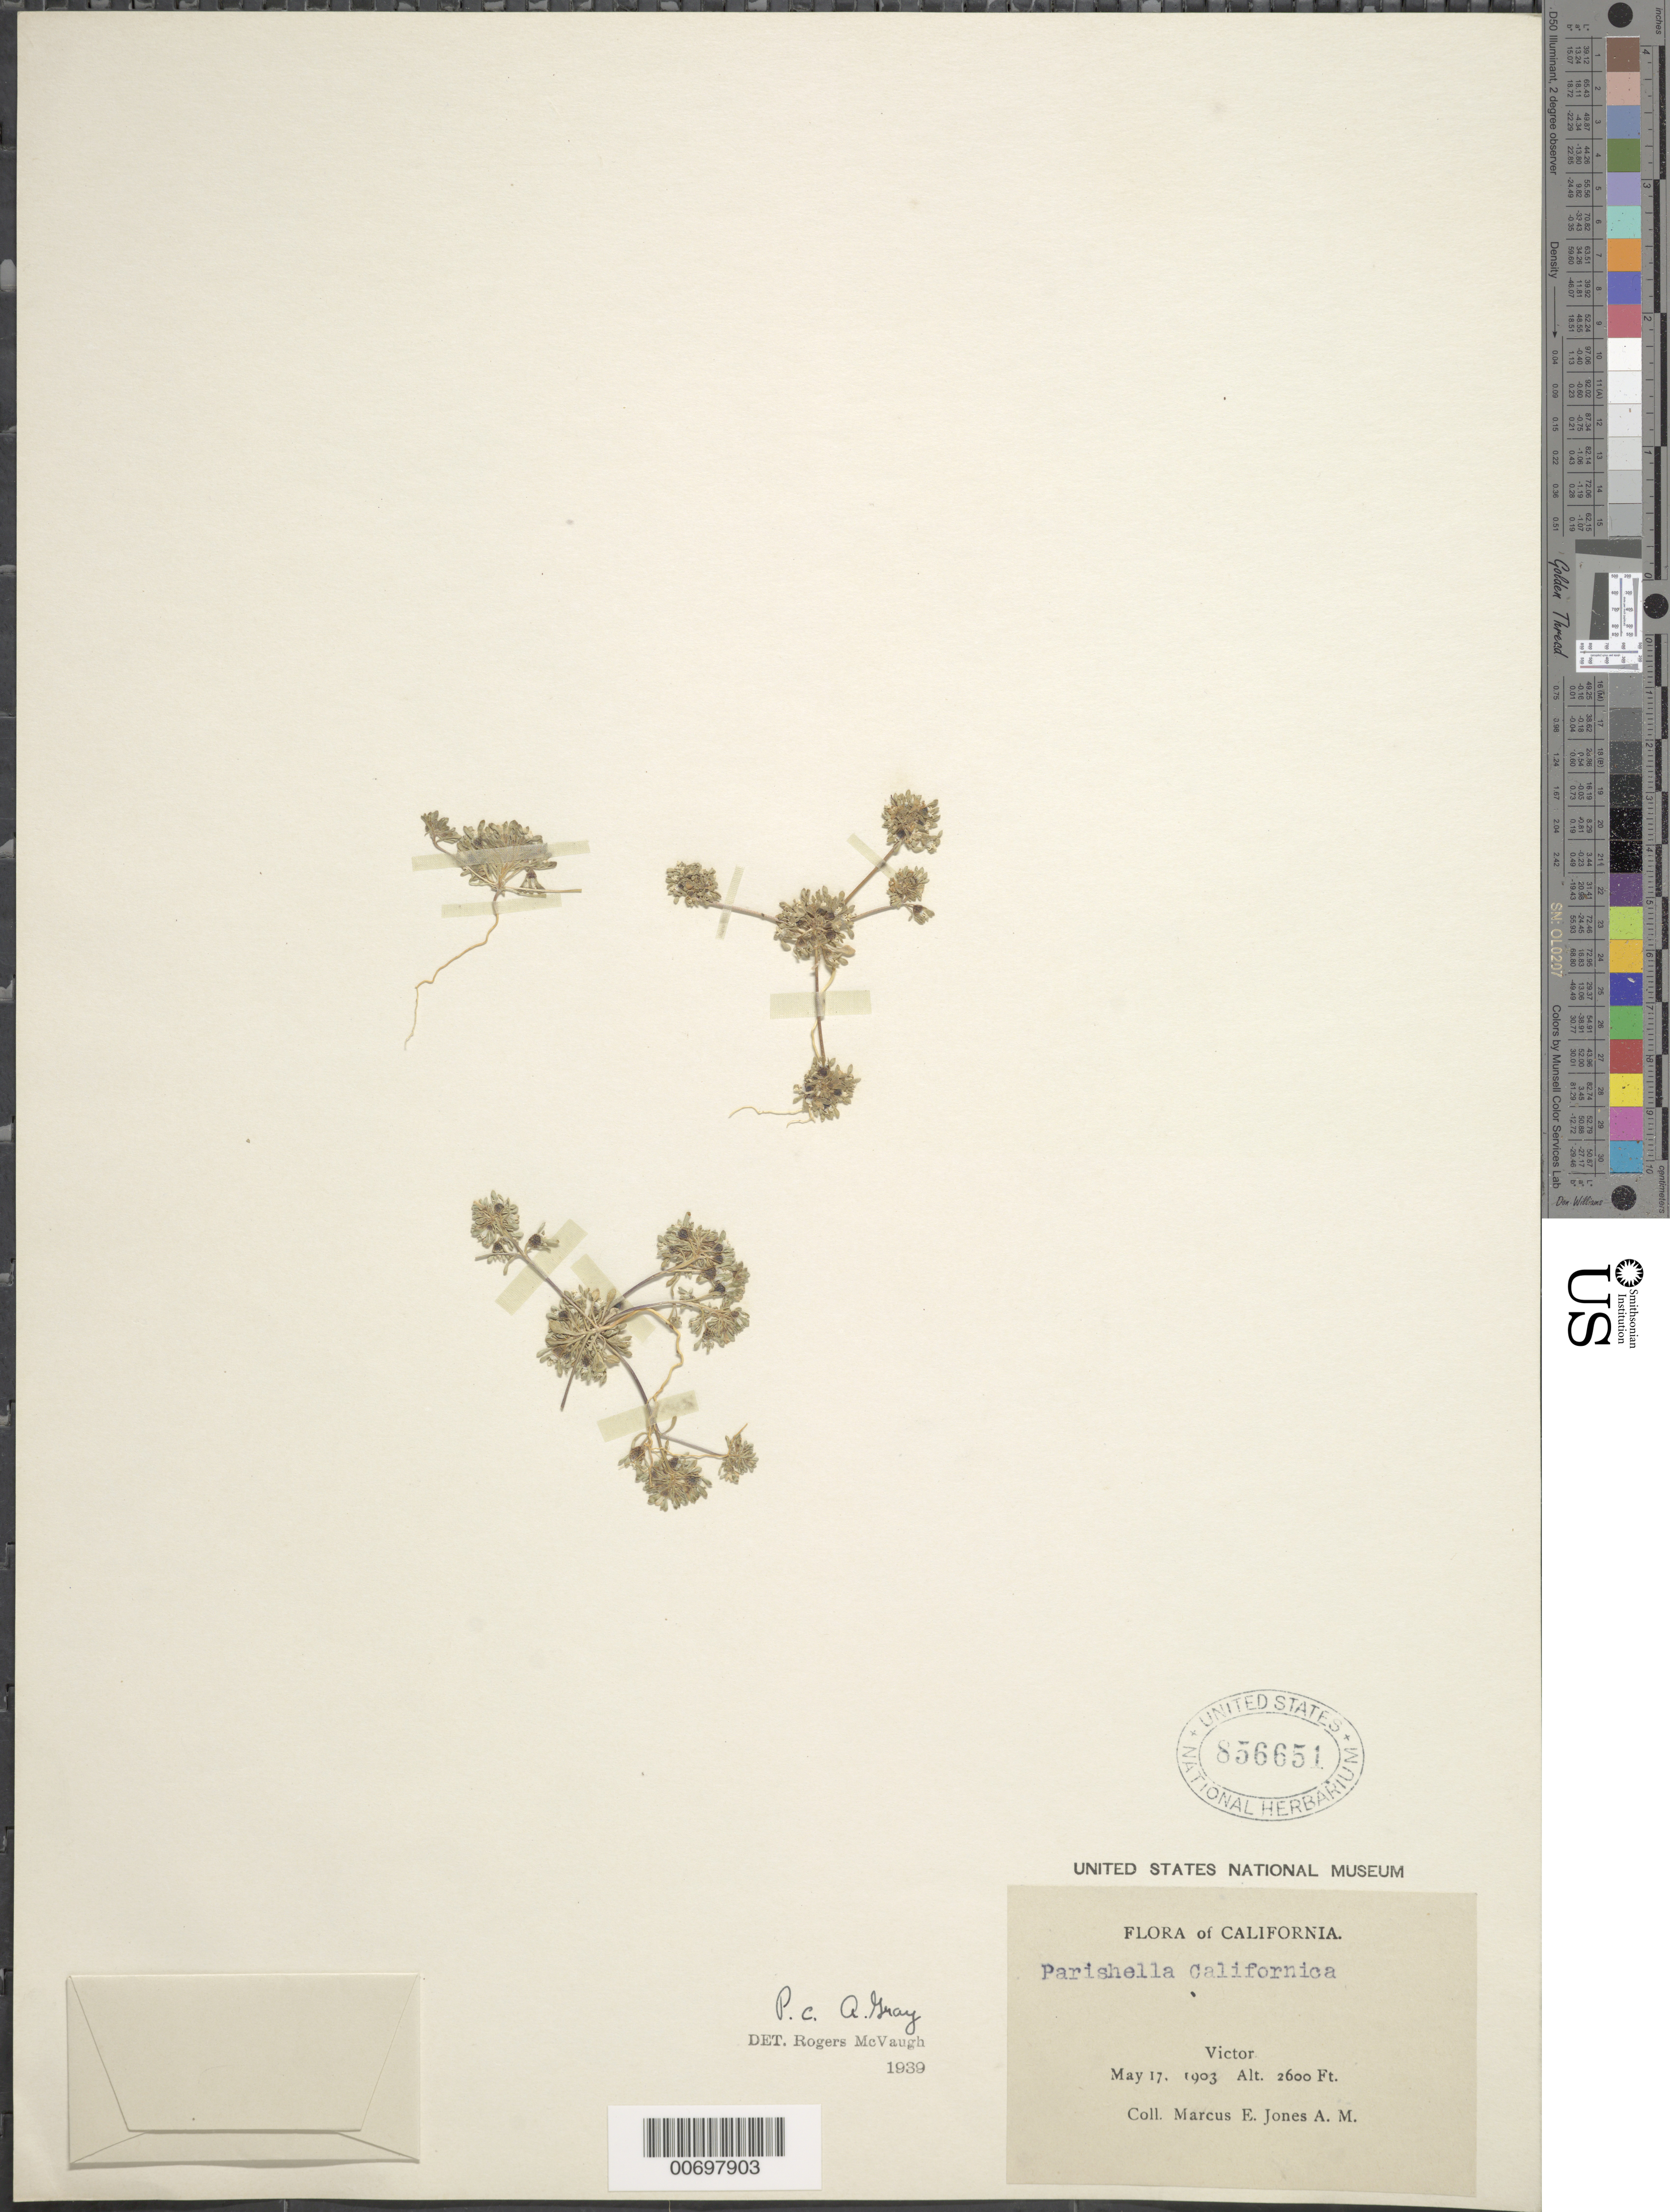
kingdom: Plantae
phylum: Tracheophyta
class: Magnoliopsida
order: Asterales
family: Campanulaceae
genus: Parishella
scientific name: Parishella californica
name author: A. Gray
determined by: McVaugh, R.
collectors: M. E. Jones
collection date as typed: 17 May 1903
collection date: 1903-05-17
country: United States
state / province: California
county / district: San Joaquin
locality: Victor.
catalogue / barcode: US 856651